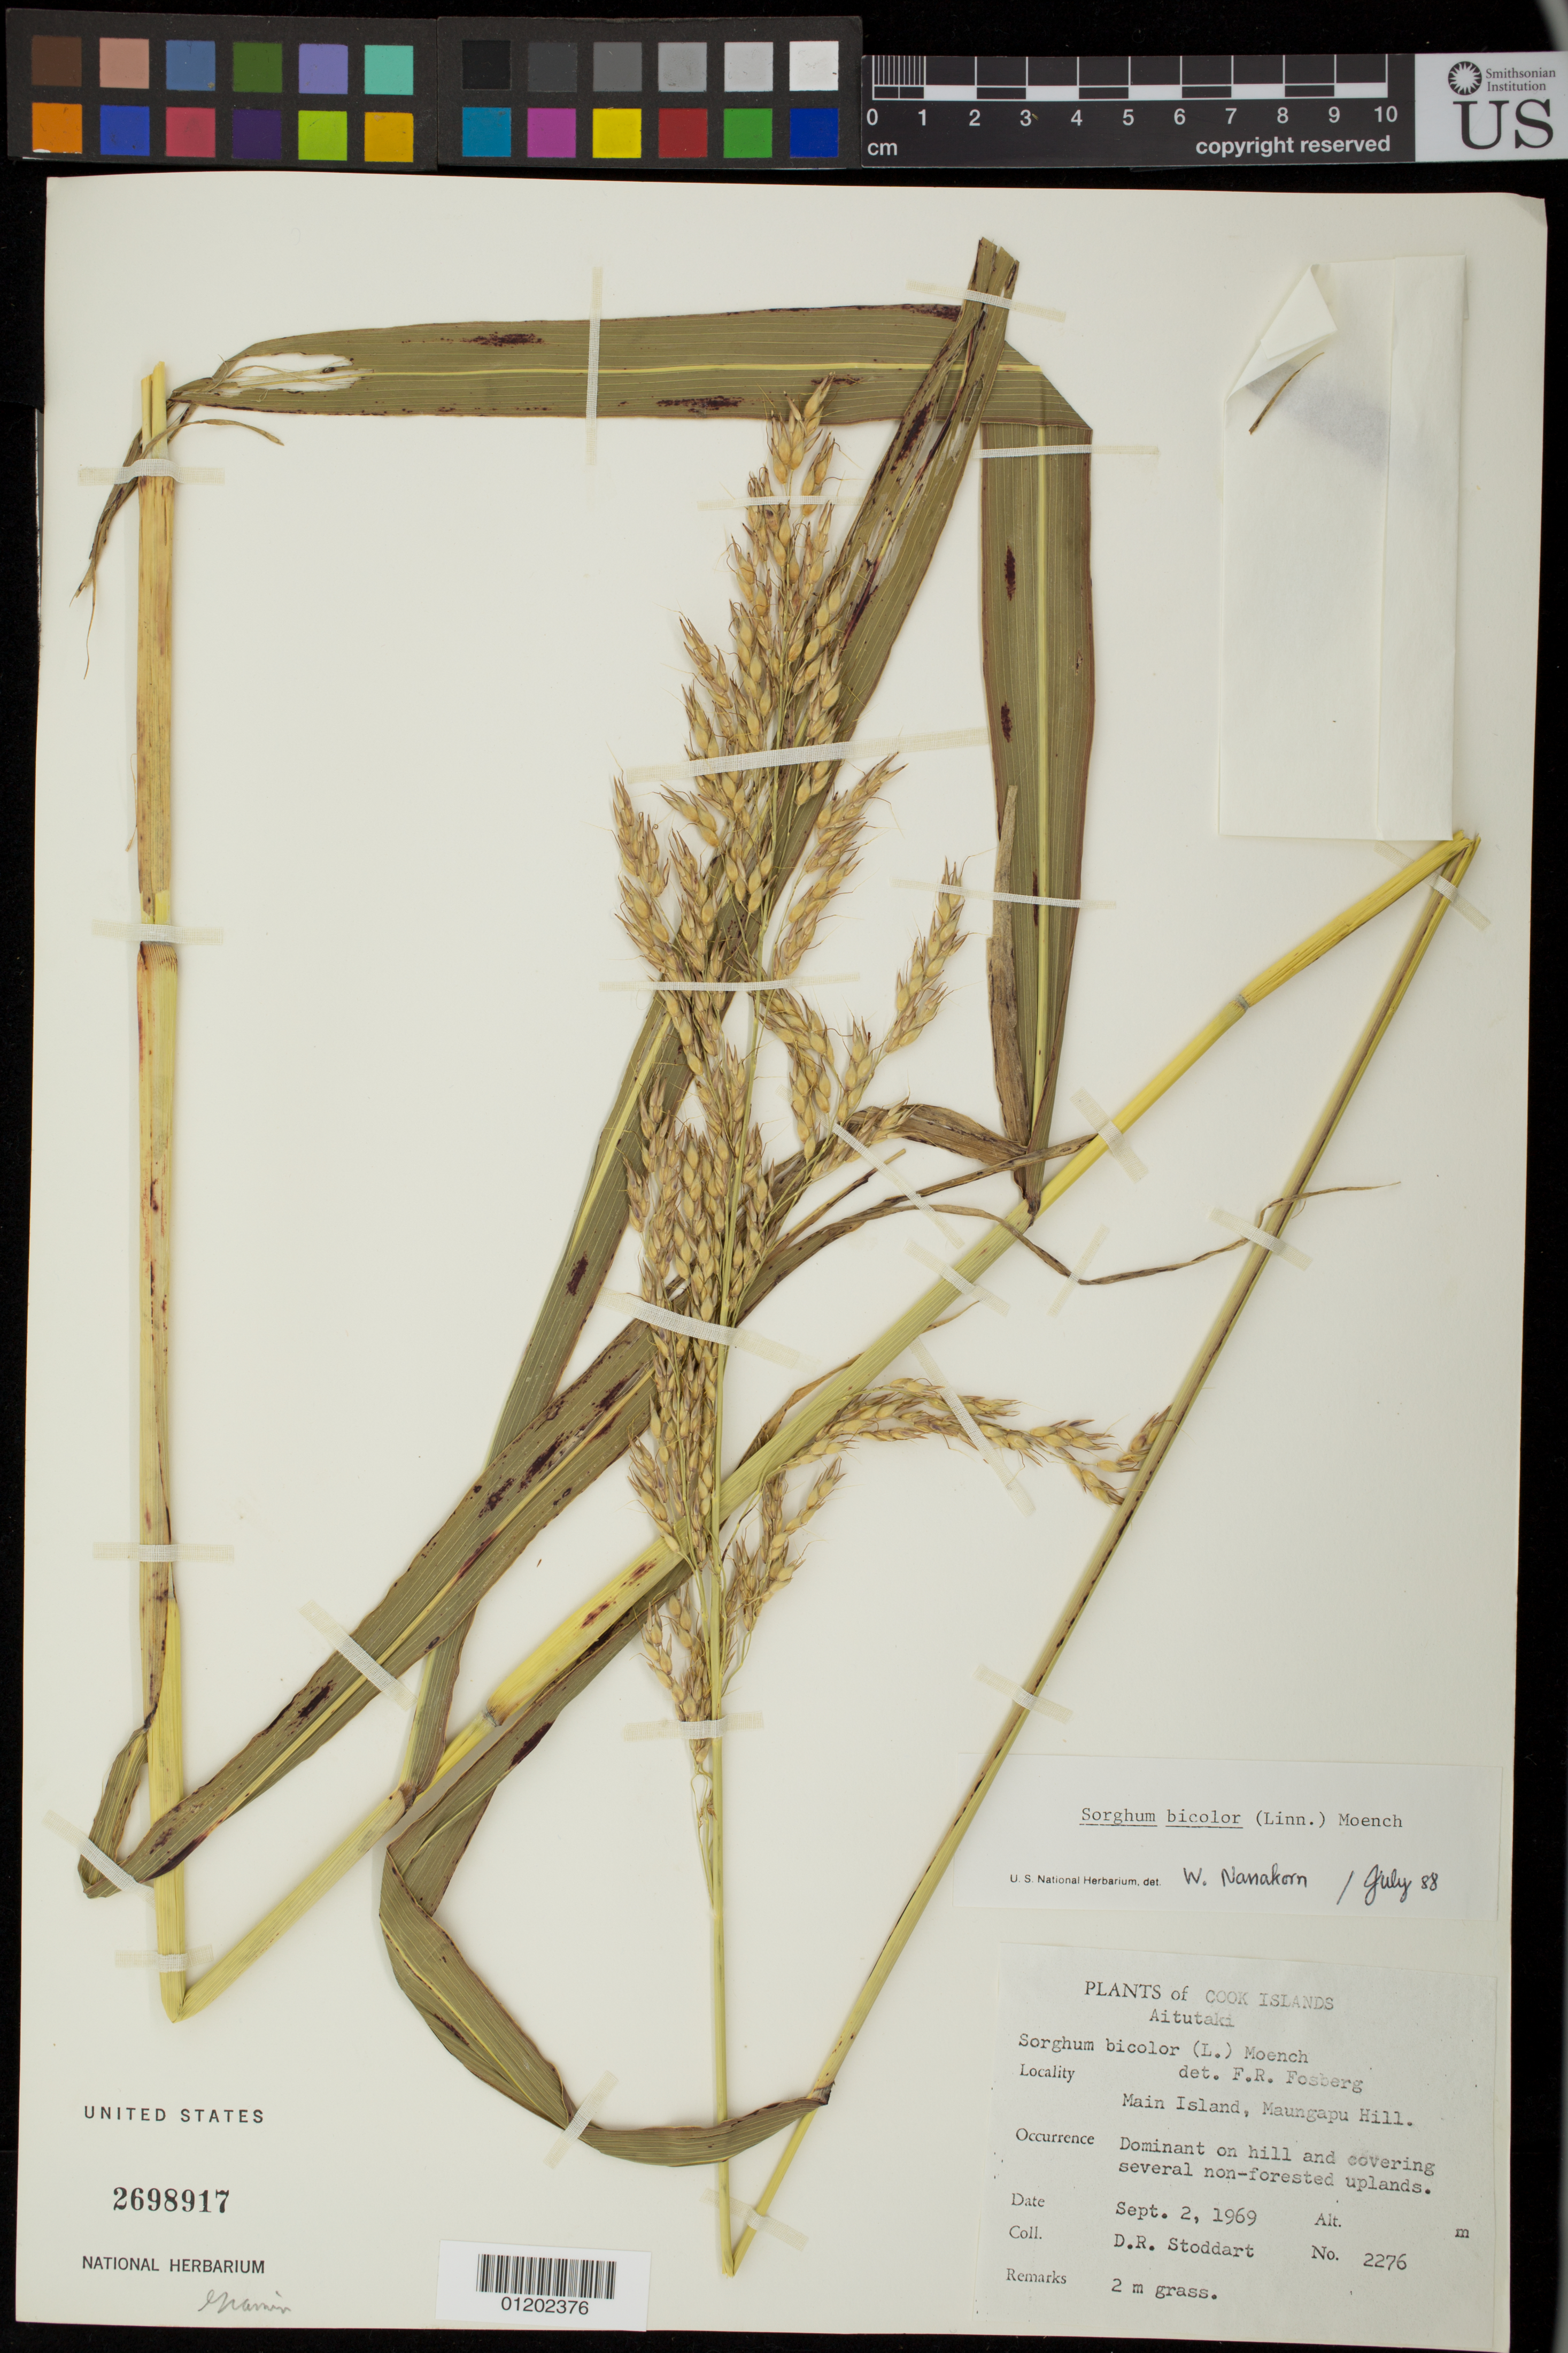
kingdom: Plantae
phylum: Tracheophyta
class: Liliopsida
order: Poales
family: Poaceae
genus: Sorghum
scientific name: Sorghum bicolor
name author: (L.) Moench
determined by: Nanakorn, W.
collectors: D. R. Stoddart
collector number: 2276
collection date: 1969-09-02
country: Cook Islands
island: Aitutaki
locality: Main Island, Maungapu hill.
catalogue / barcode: US 2698917